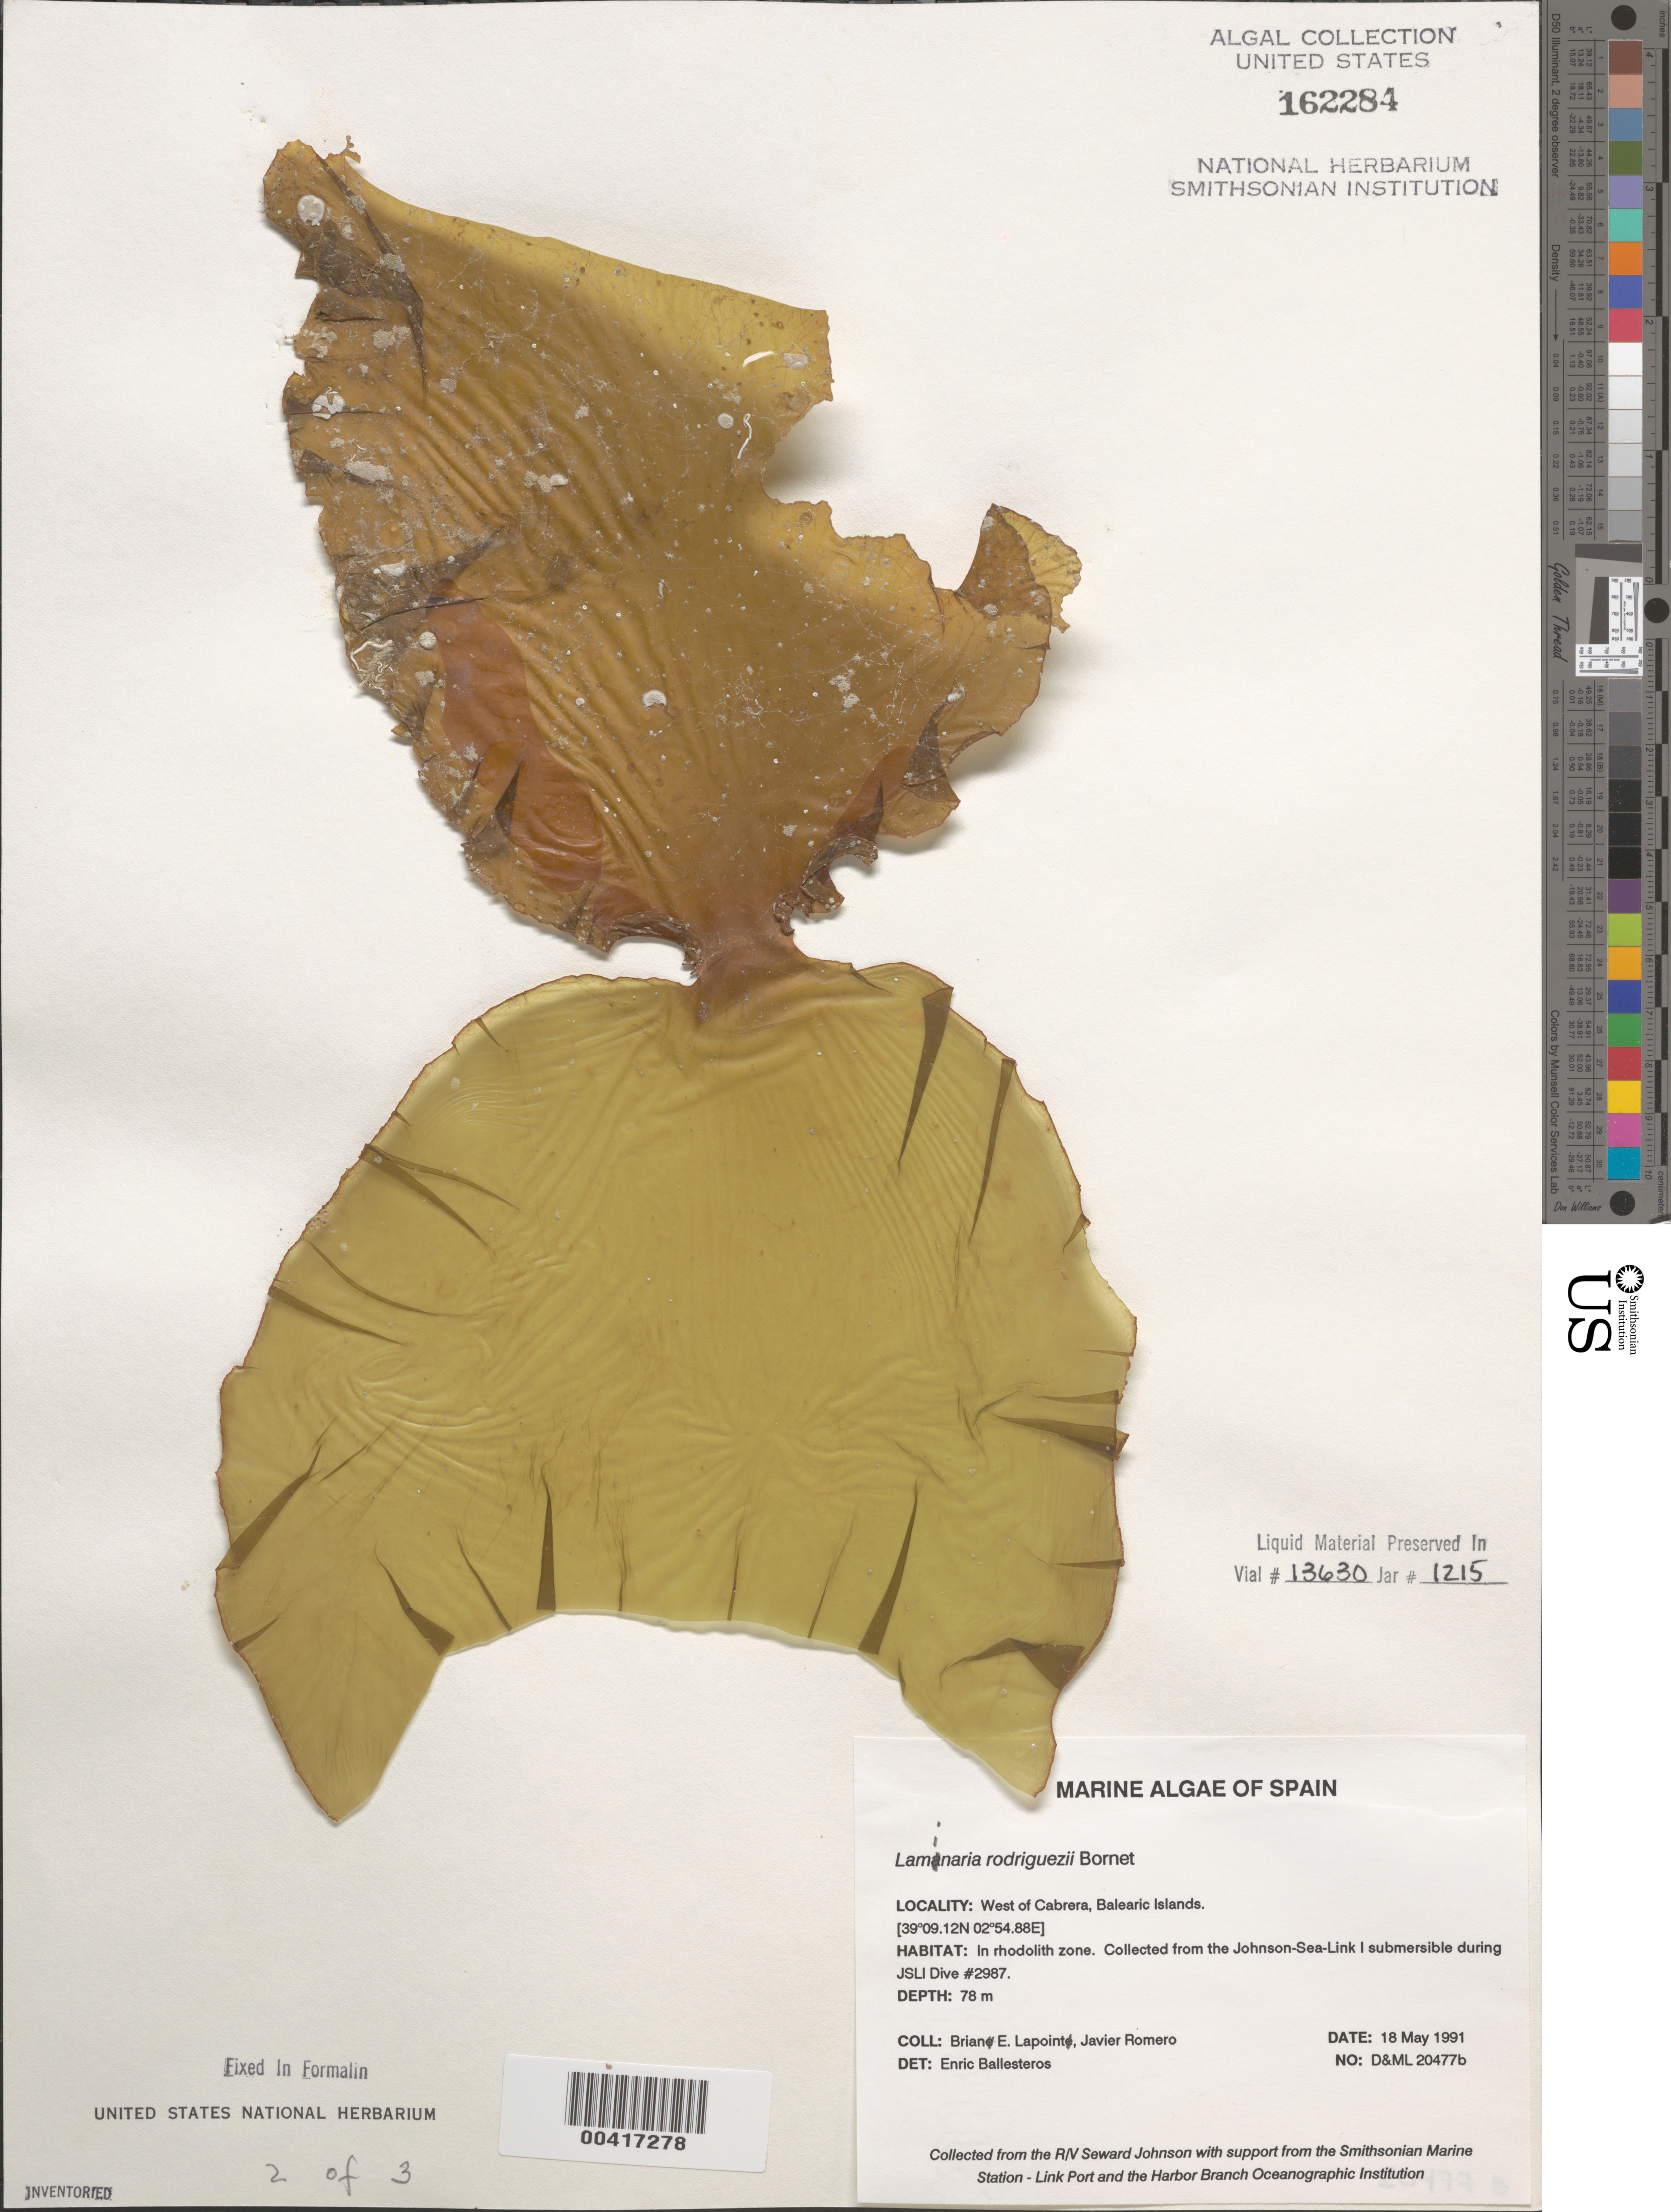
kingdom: Chromista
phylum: Ochrophyta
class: Phaeophyceae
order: Laminariales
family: Laminariaceae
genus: Laminaria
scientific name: Laminaria rodriguezii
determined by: Ballesteros, E.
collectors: B. Lapoint & J. Romero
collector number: D&ML 20477b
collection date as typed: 18 May 1991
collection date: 1991-05-18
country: Spain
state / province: Islas Baleares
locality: Balearic islands, west of cabrera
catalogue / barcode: US 162284